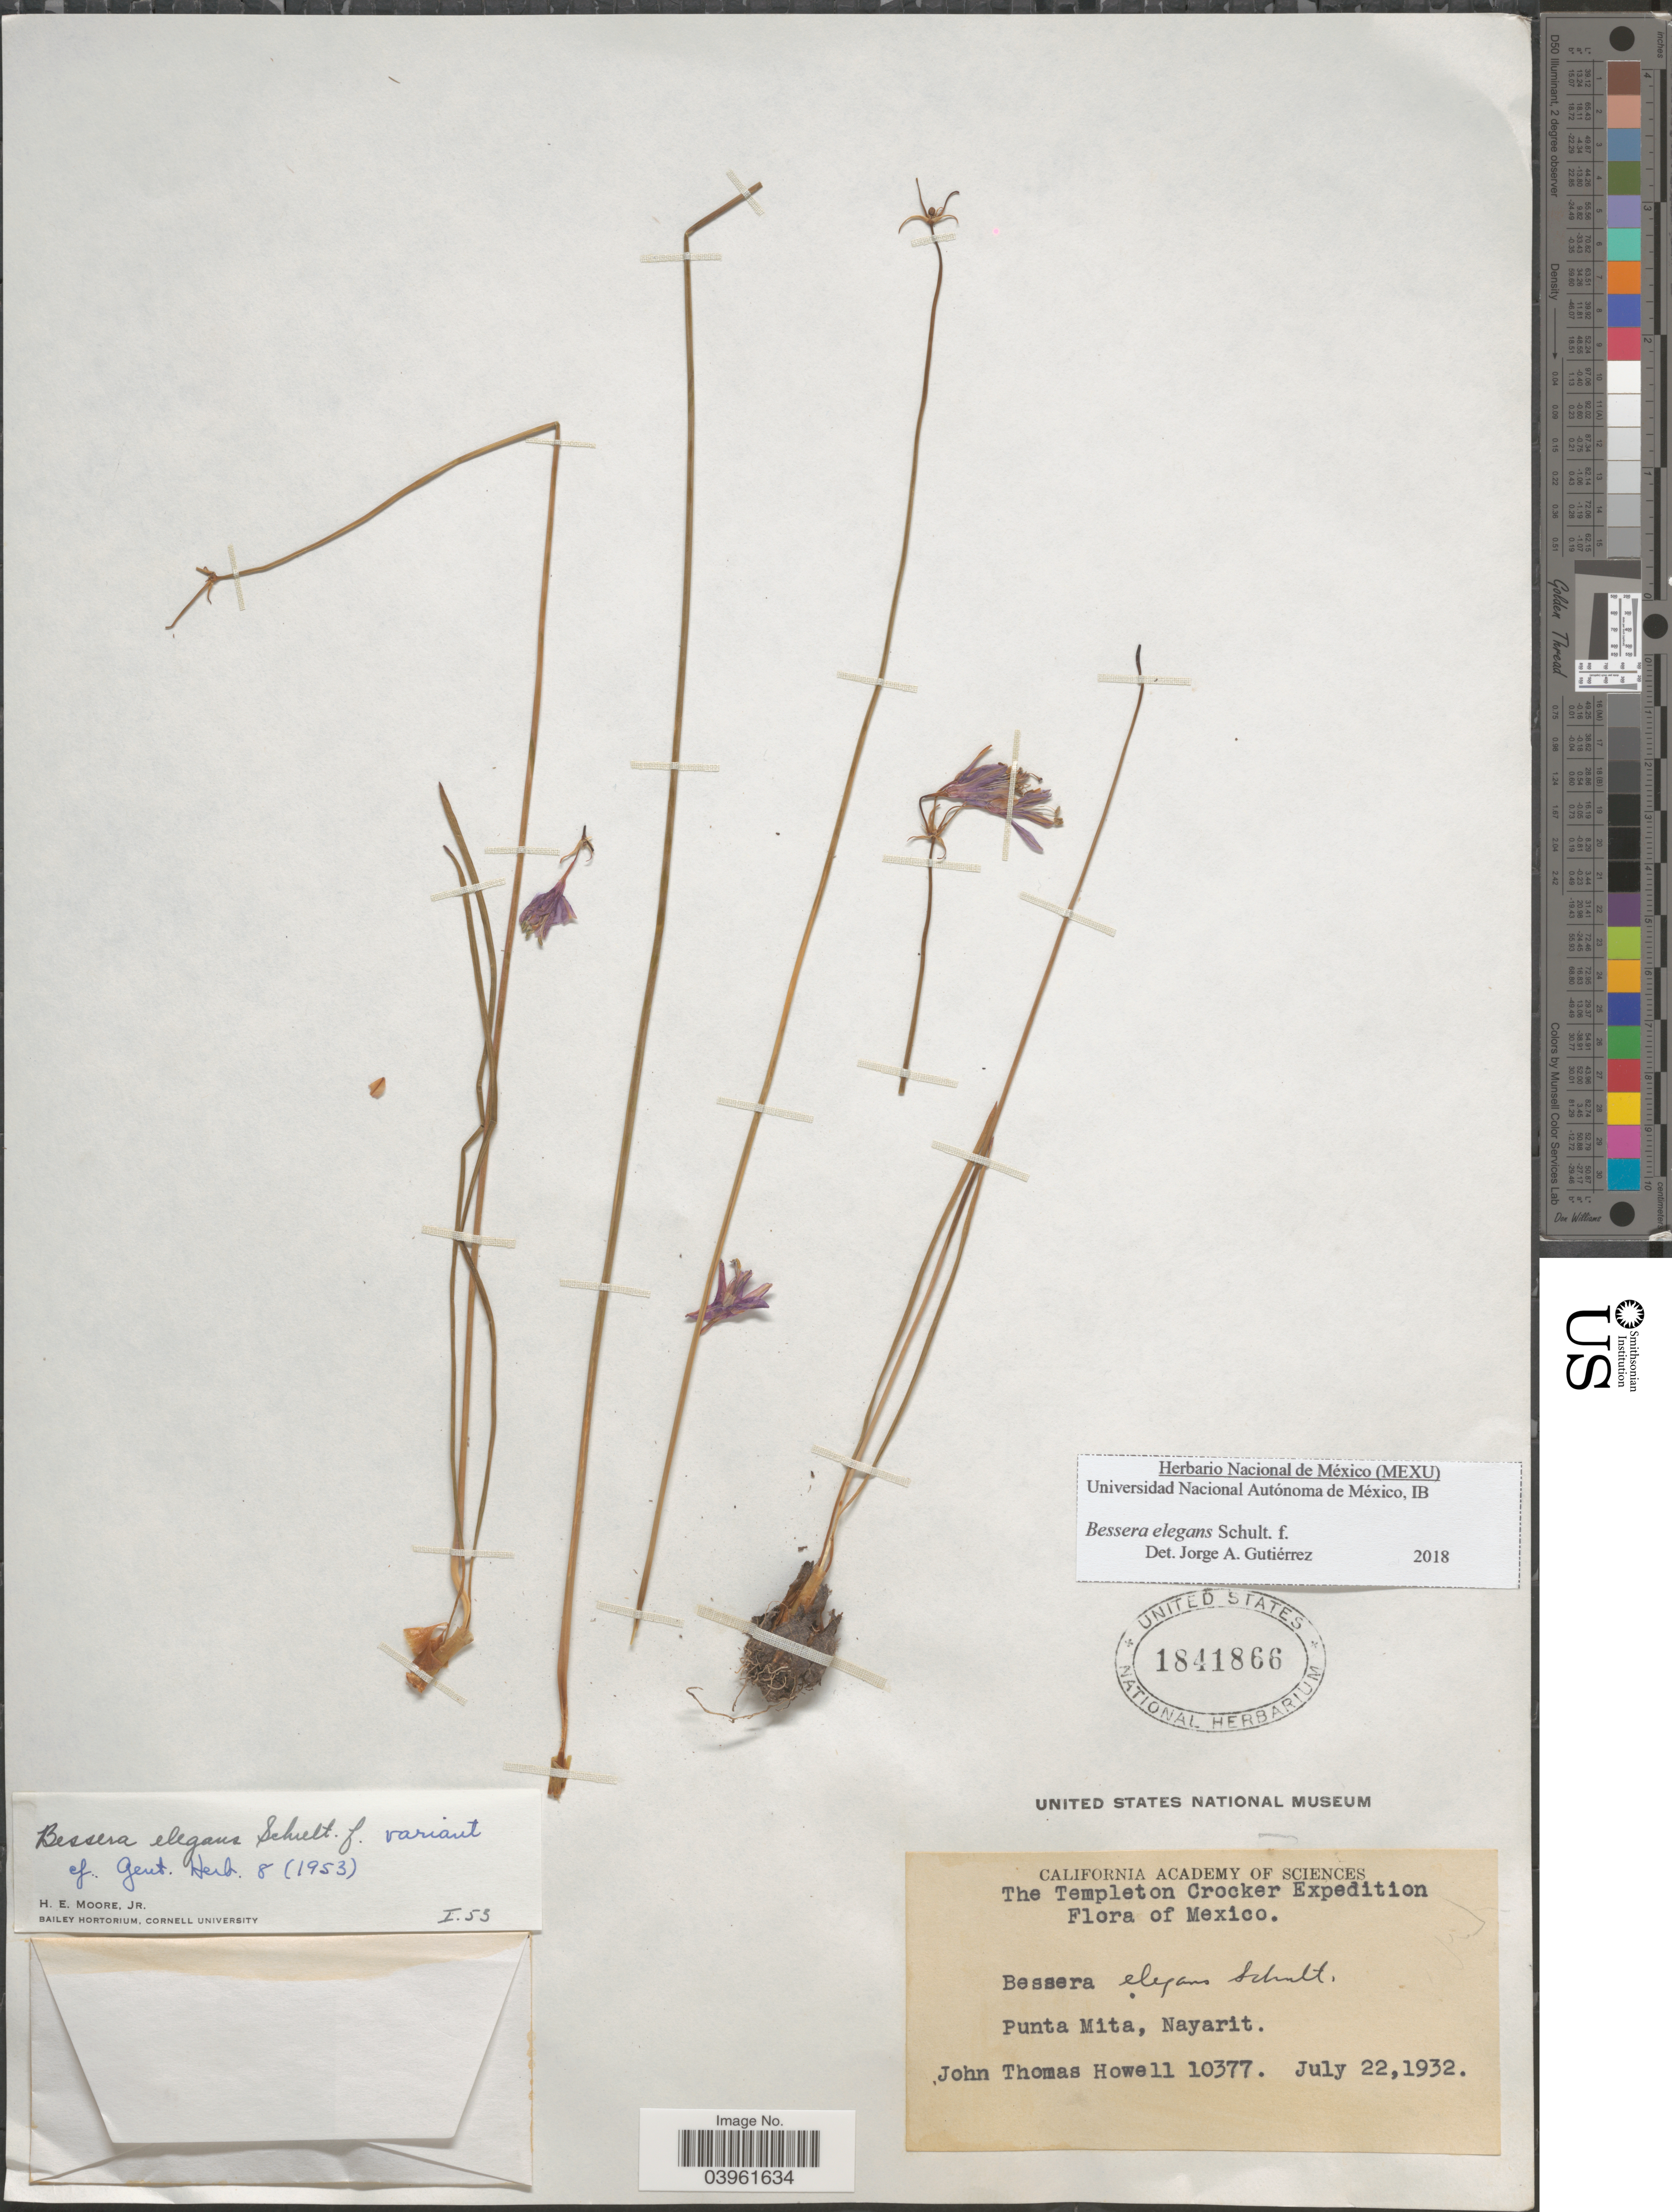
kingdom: Plantae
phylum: Tracheophyta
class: Liliopsida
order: Asparagales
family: Asparagaceae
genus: Bessera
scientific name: Bessera elegans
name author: Schult. f.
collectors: J. T. Howell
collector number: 10377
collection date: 1932-07-22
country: Mexico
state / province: Nayarit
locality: Punta Mita.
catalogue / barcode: US 1841866